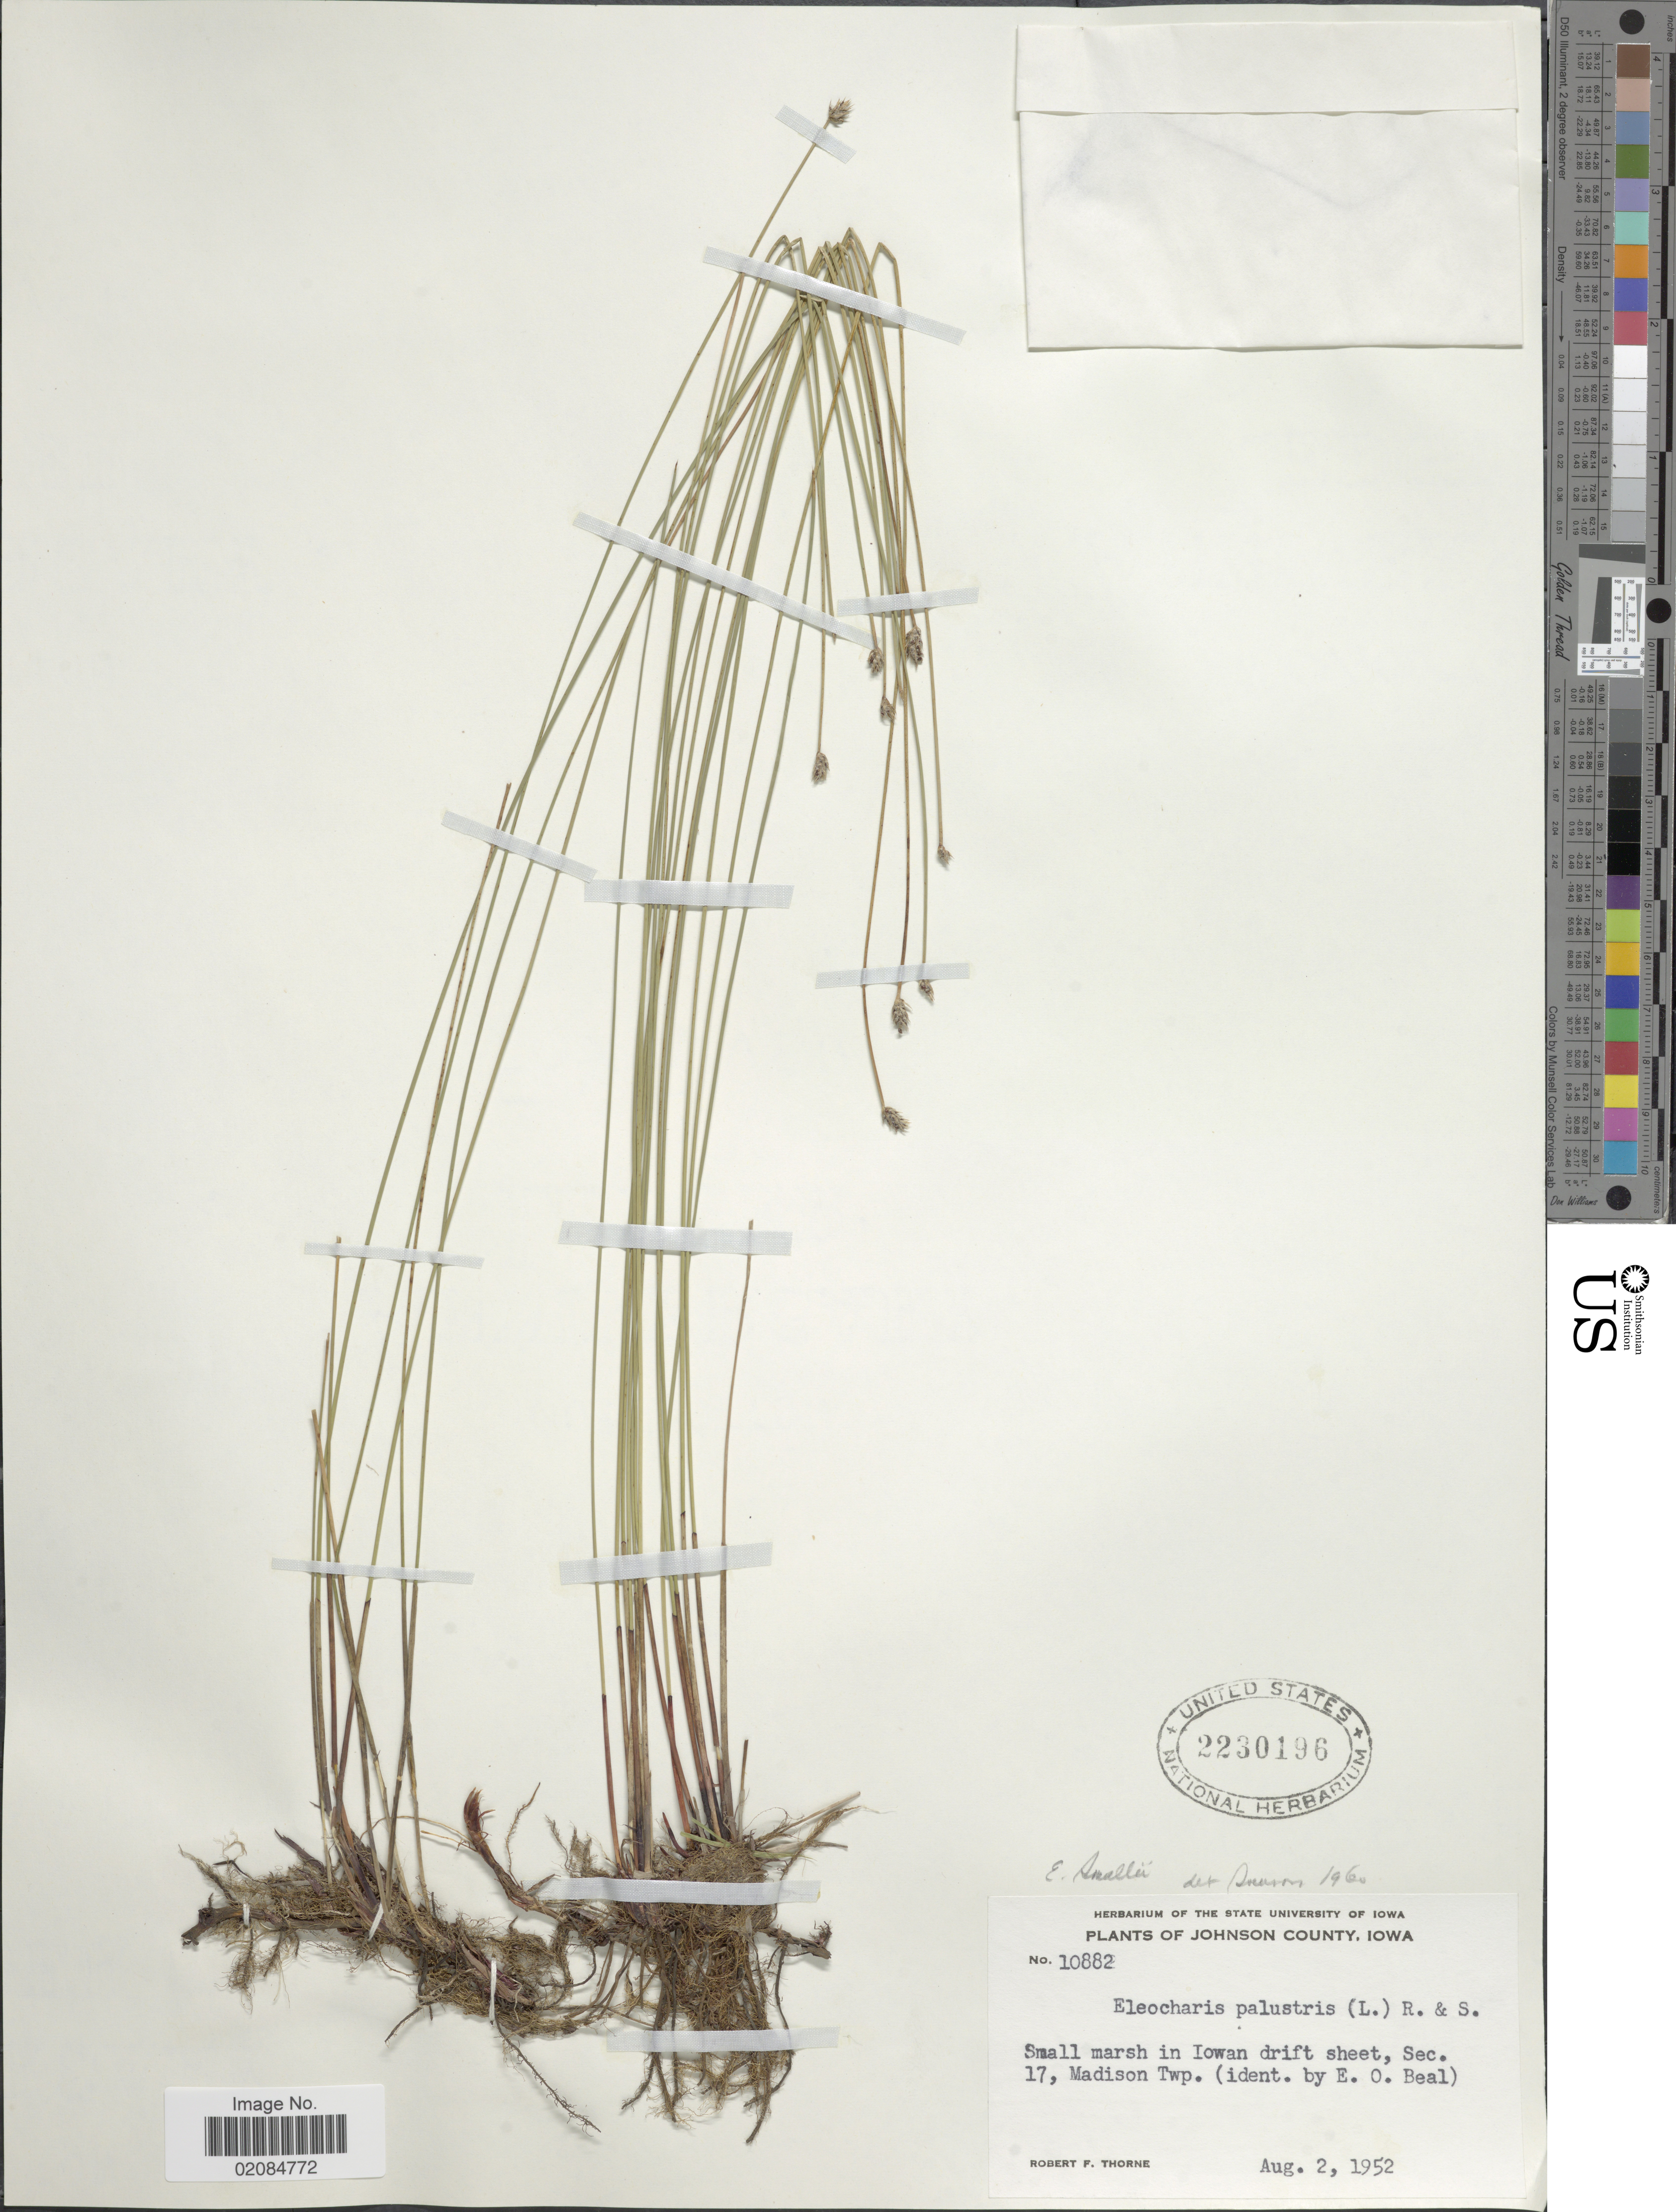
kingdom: Plantae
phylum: Tracheophyta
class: Liliopsida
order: Poales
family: Cyperaceae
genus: Eleocharis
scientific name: Eleocharis palustris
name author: (L.) Roem. & Schult.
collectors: R. F. Thorne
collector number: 10882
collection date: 1952-08-02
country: United States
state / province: Iowa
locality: Johnson County. Small marsh in Iowan drift sheet, Sec. 17, Madison Twp.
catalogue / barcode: US 2230196